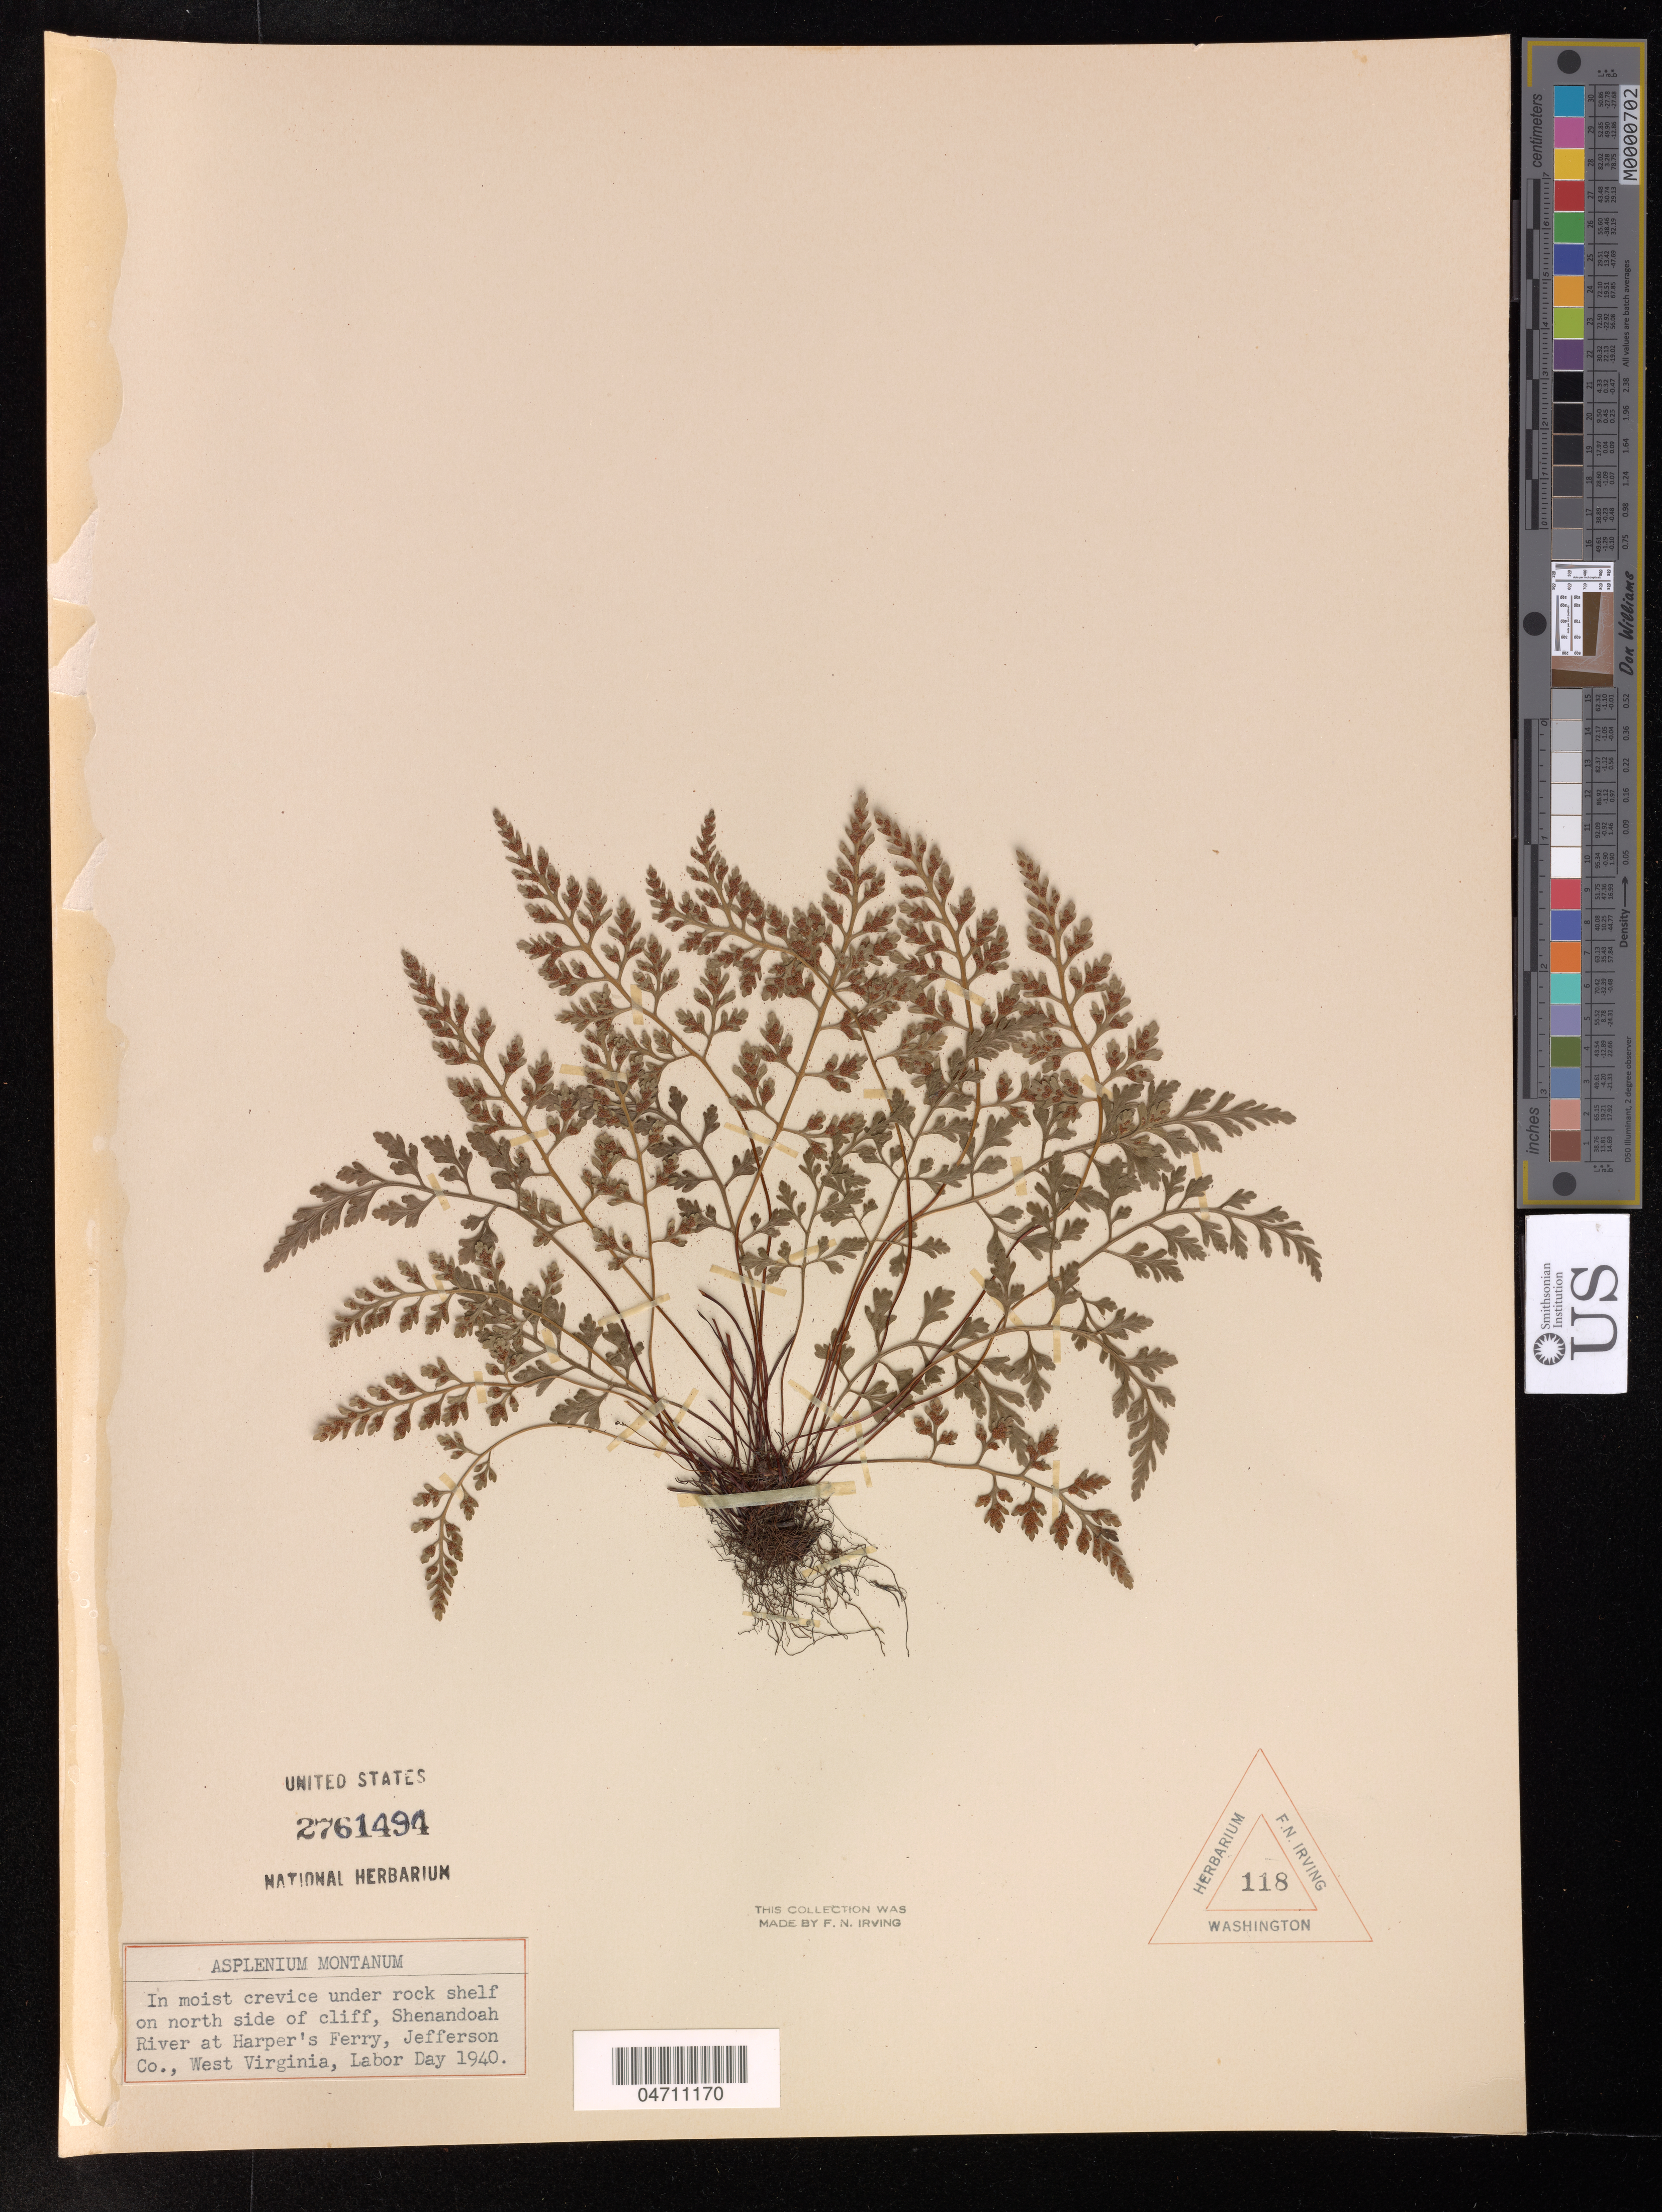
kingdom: Plantae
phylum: Tracheophyta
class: Polypodiopsida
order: Polypodiales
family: Aspleniaceae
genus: Asplenium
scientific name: Asplenium montanum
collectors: F. Irving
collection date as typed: Labor Day 1940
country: United States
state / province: West Virginia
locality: Om north side of cliff, Shenandoah River at Harper's Ferry, Jefferson Co.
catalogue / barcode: US 2761494